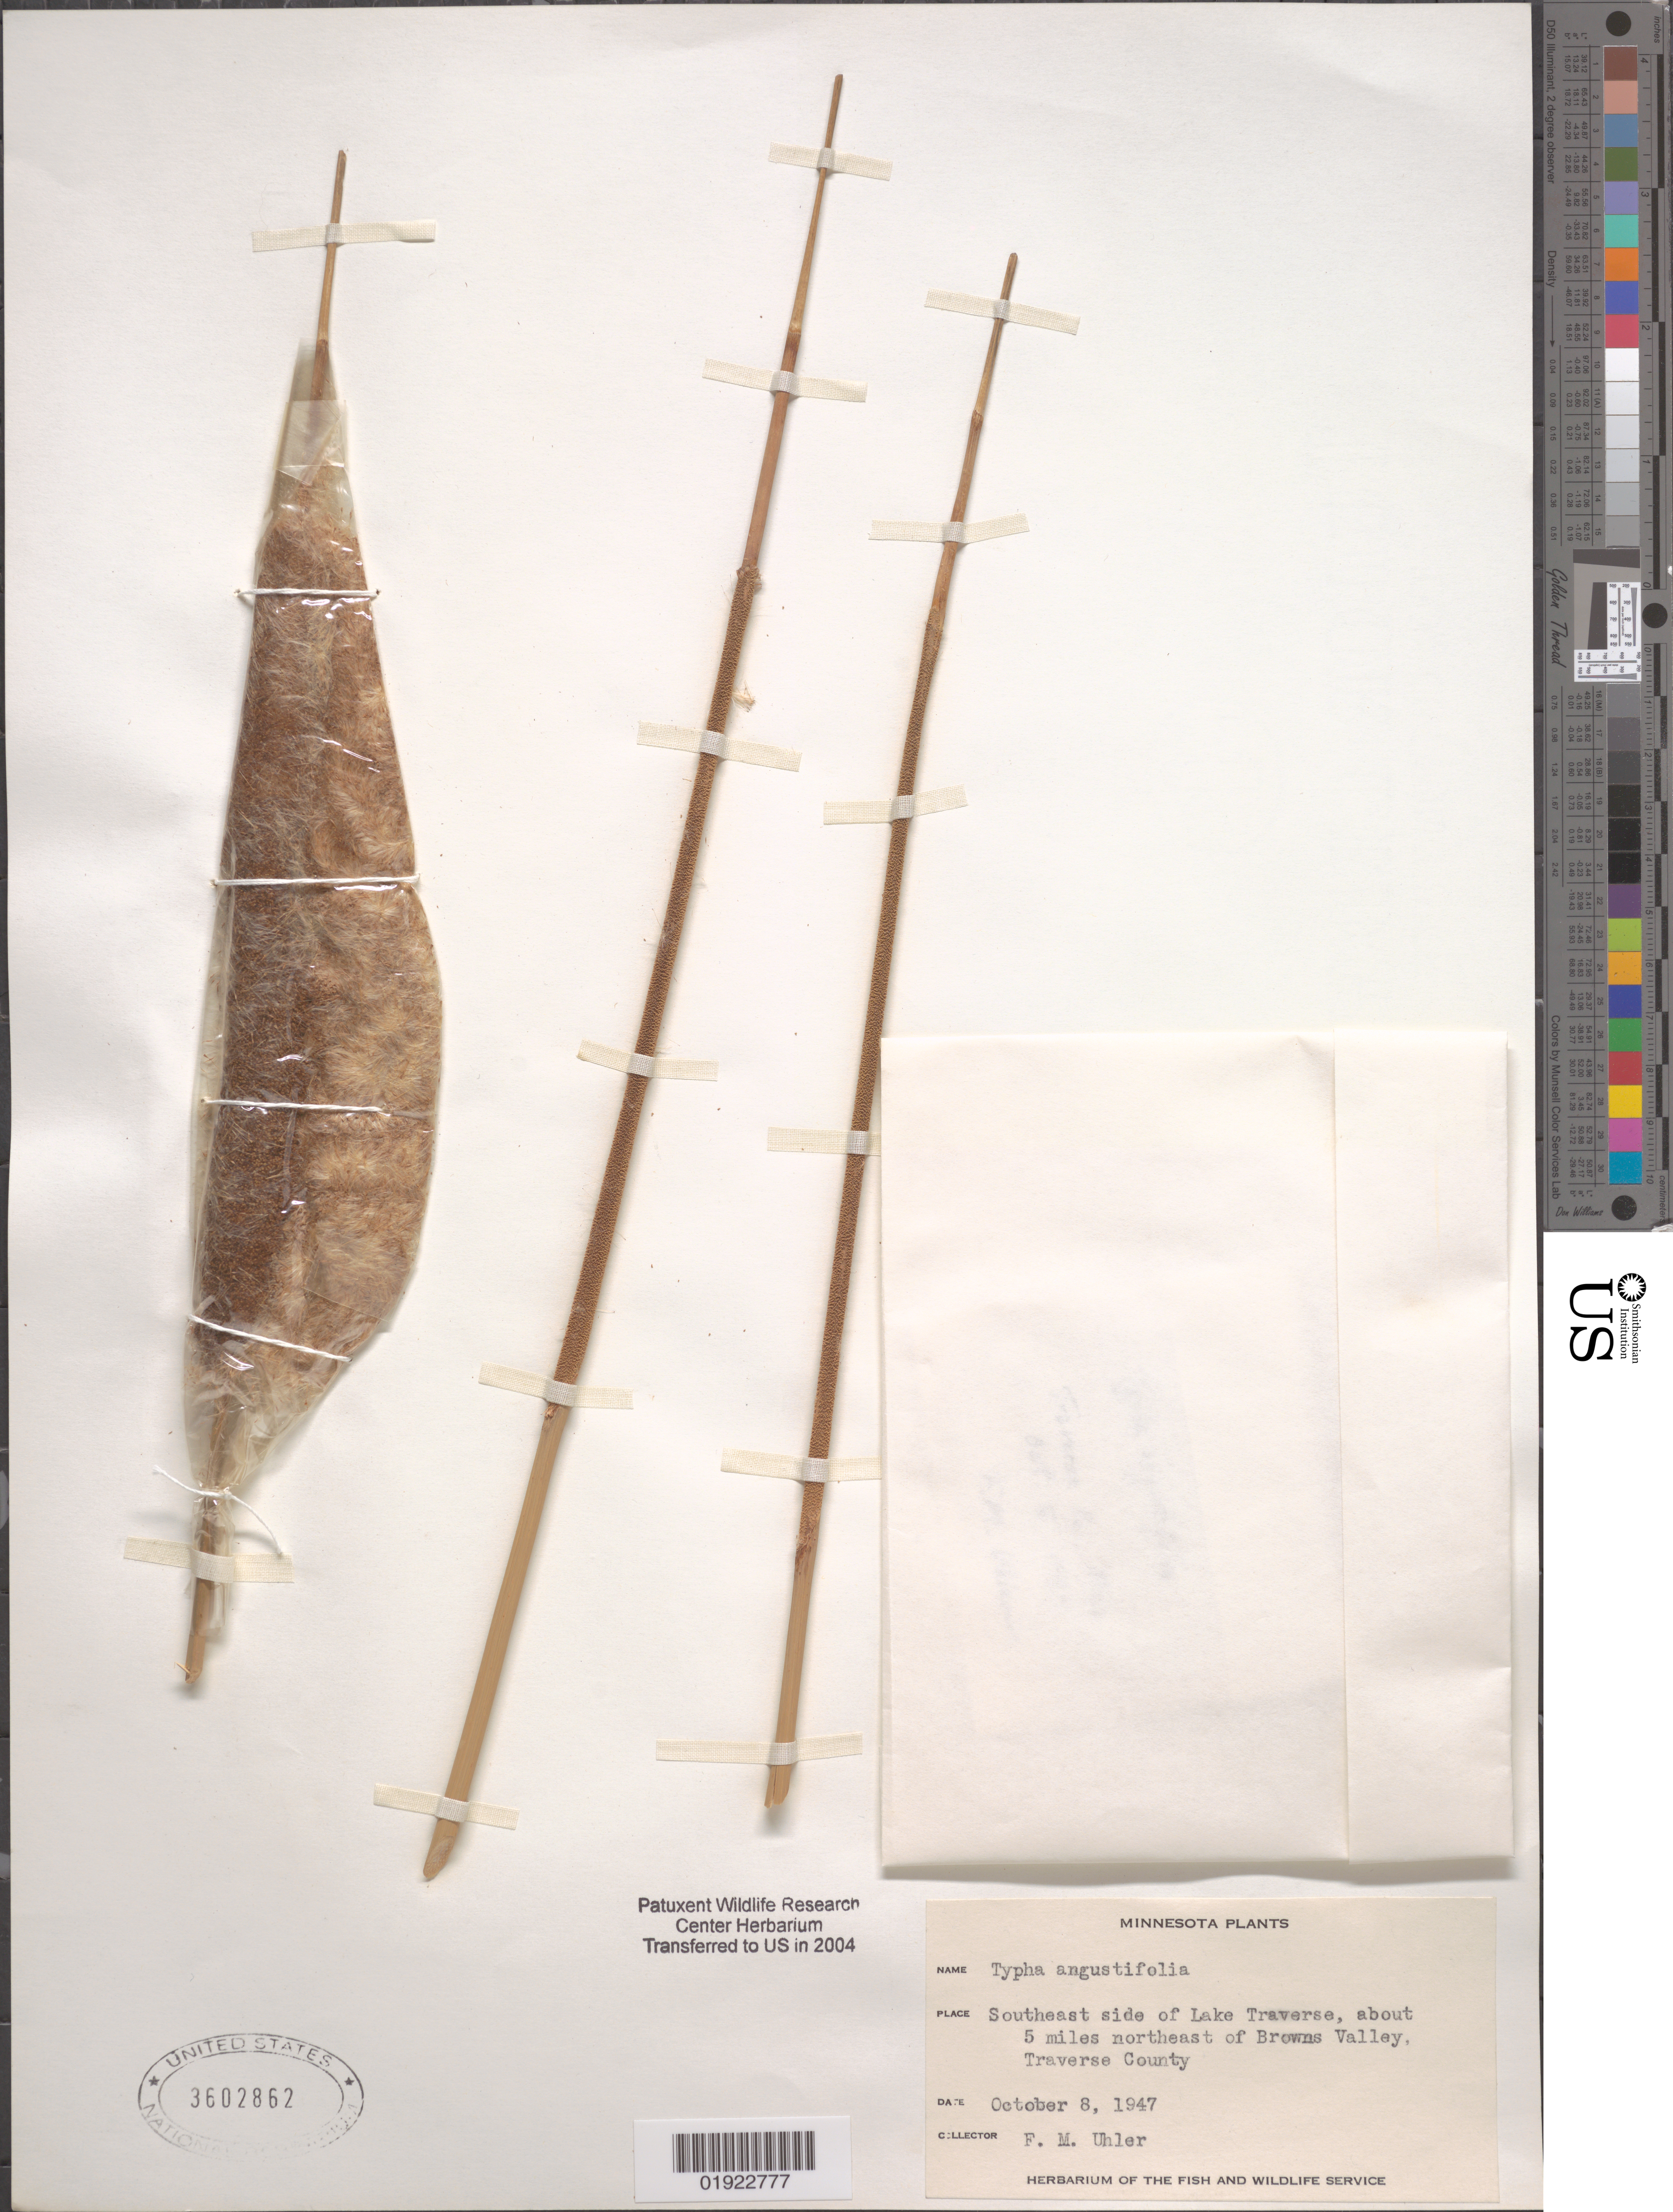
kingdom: Plantae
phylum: Tracheophyta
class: Liliopsida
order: Poales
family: Typhaceae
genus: Typha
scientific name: Typha angustifolia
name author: L.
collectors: F. Uhler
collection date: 1947-10-08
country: United States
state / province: Minnesota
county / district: Traverse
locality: Southeast side of Lake Traverse, about 5 miles northeast of Browns Valley.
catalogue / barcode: US 3602862